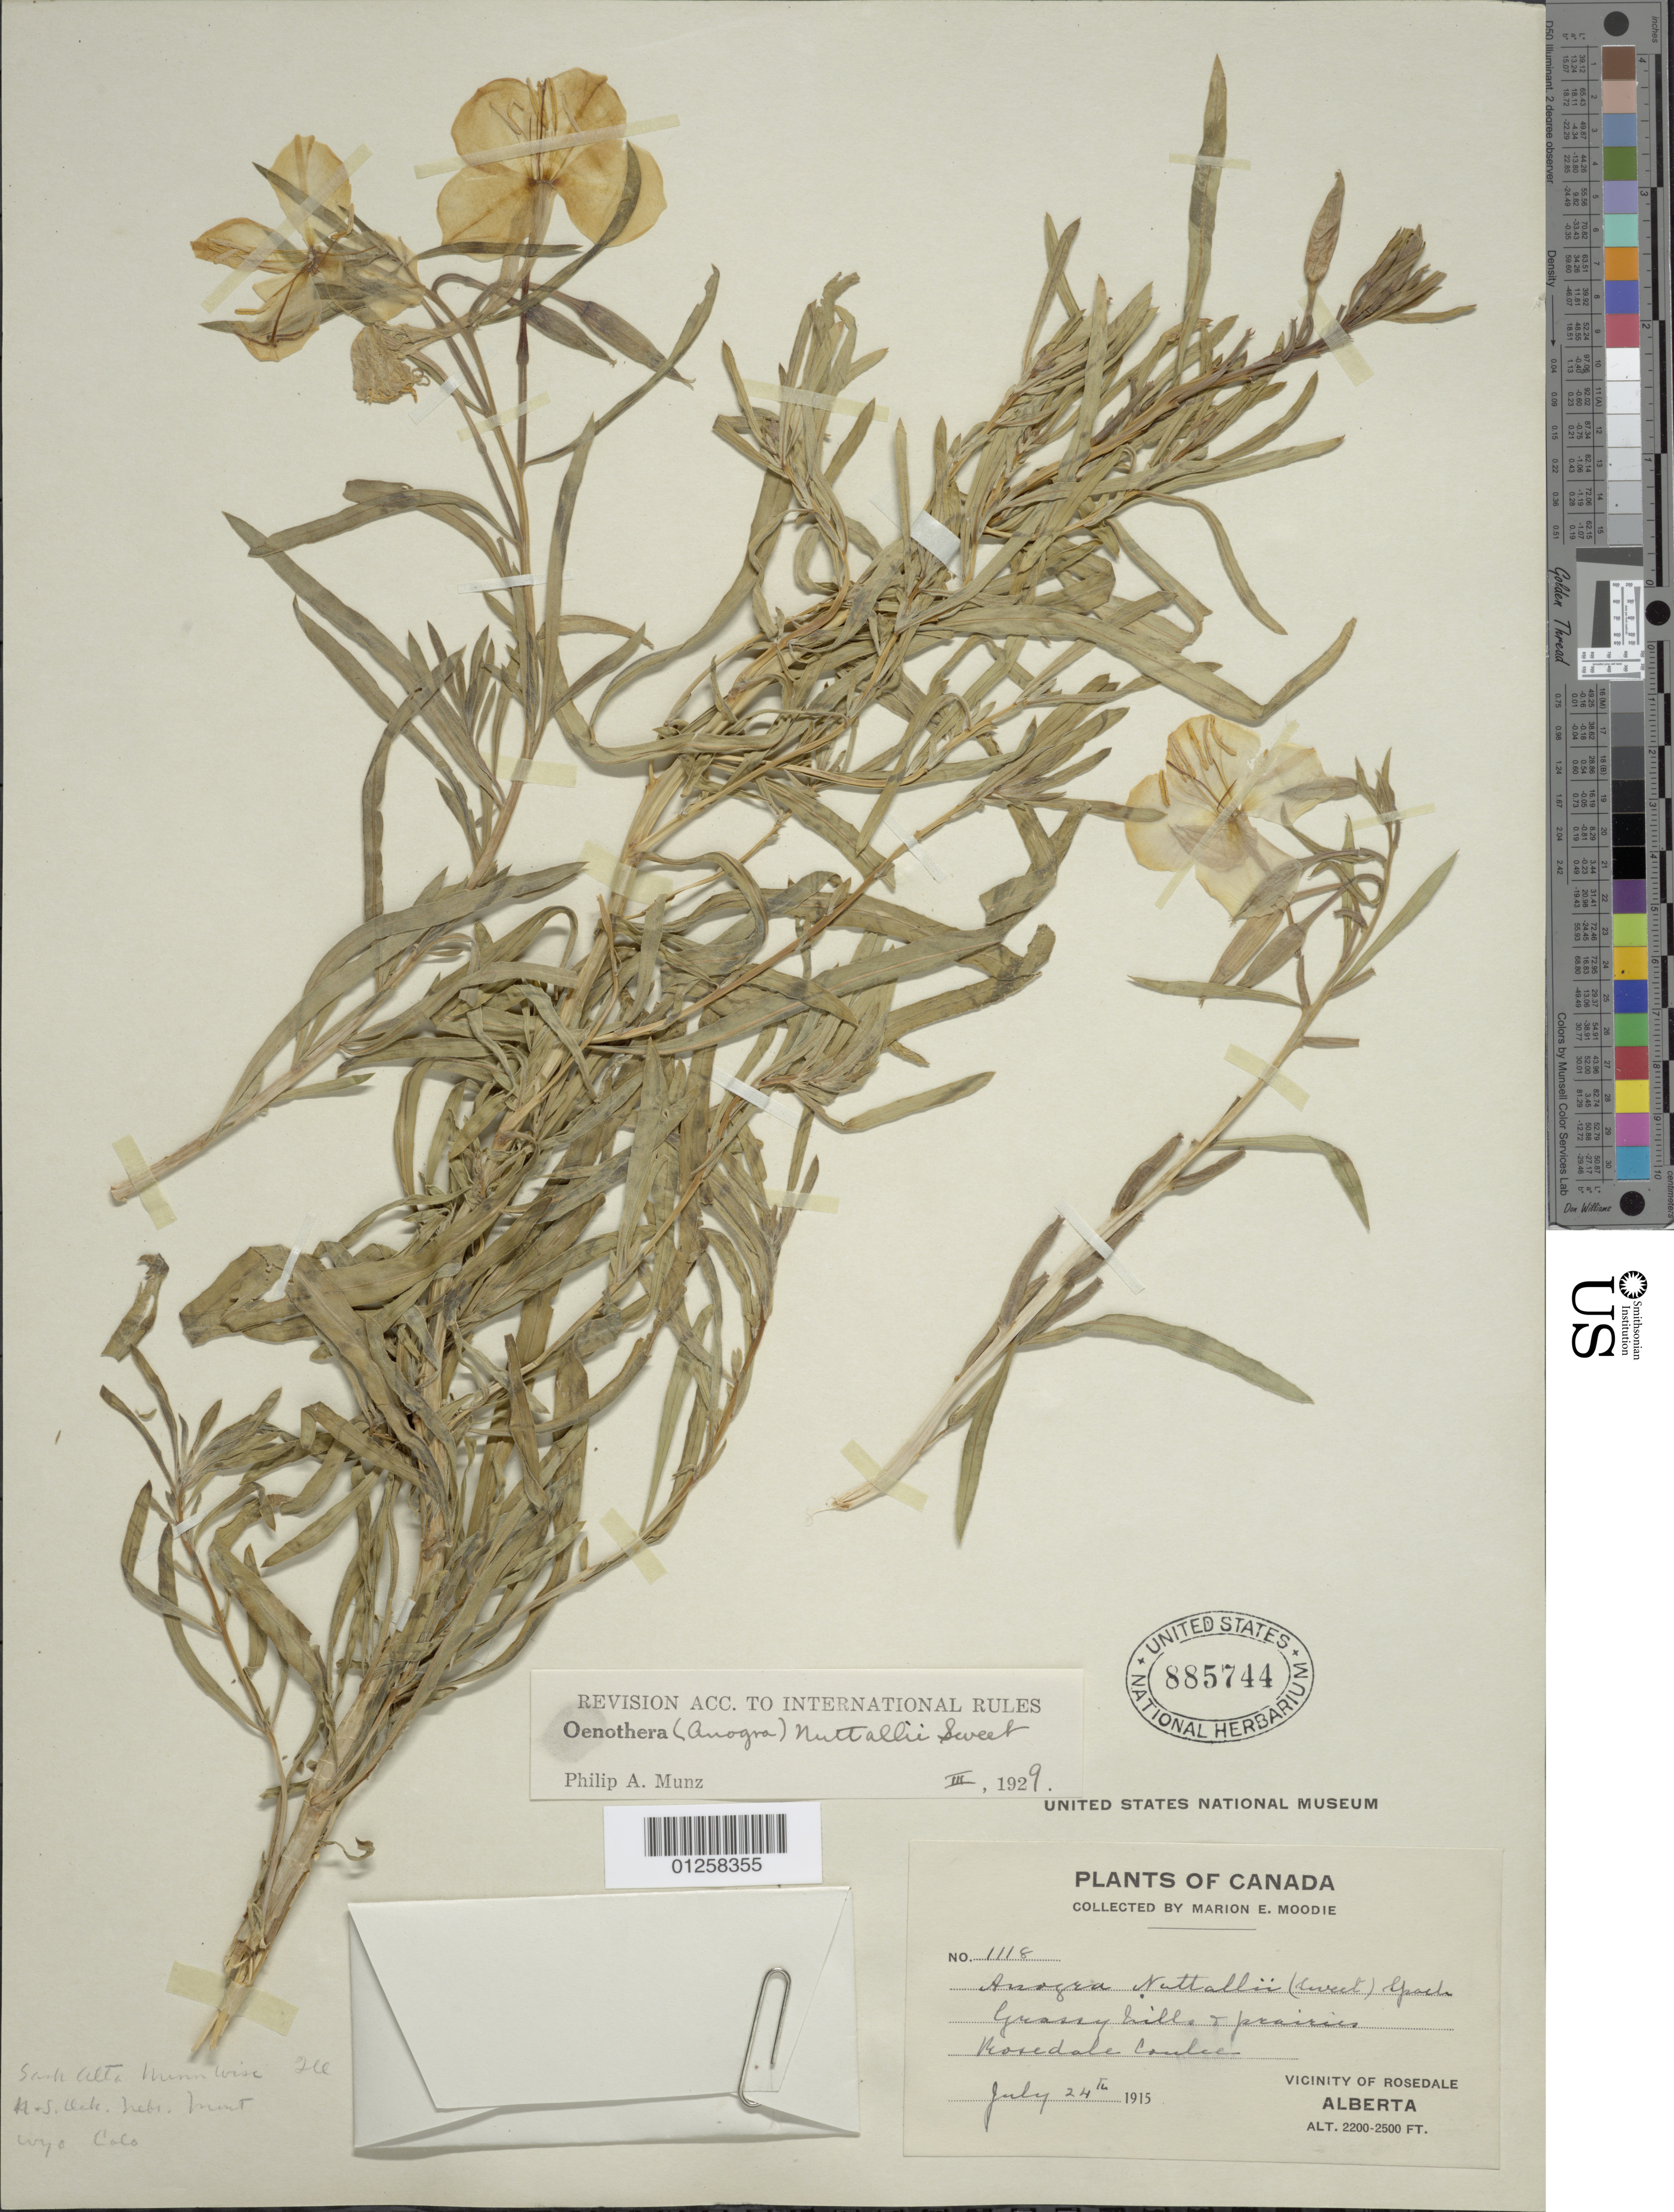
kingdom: Plantae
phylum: Tracheophyta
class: Magnoliopsida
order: Myrtales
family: Onagraceae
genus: Oenothera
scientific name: Oenothera nuttallii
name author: Sweet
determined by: Munz, Philip A.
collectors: M. E. Moodie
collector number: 1118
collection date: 1915-07-24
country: Canada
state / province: Alberta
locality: Vicinity of Rosedale.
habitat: Grassy hills and prairies.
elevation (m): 671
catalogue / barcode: US 885744